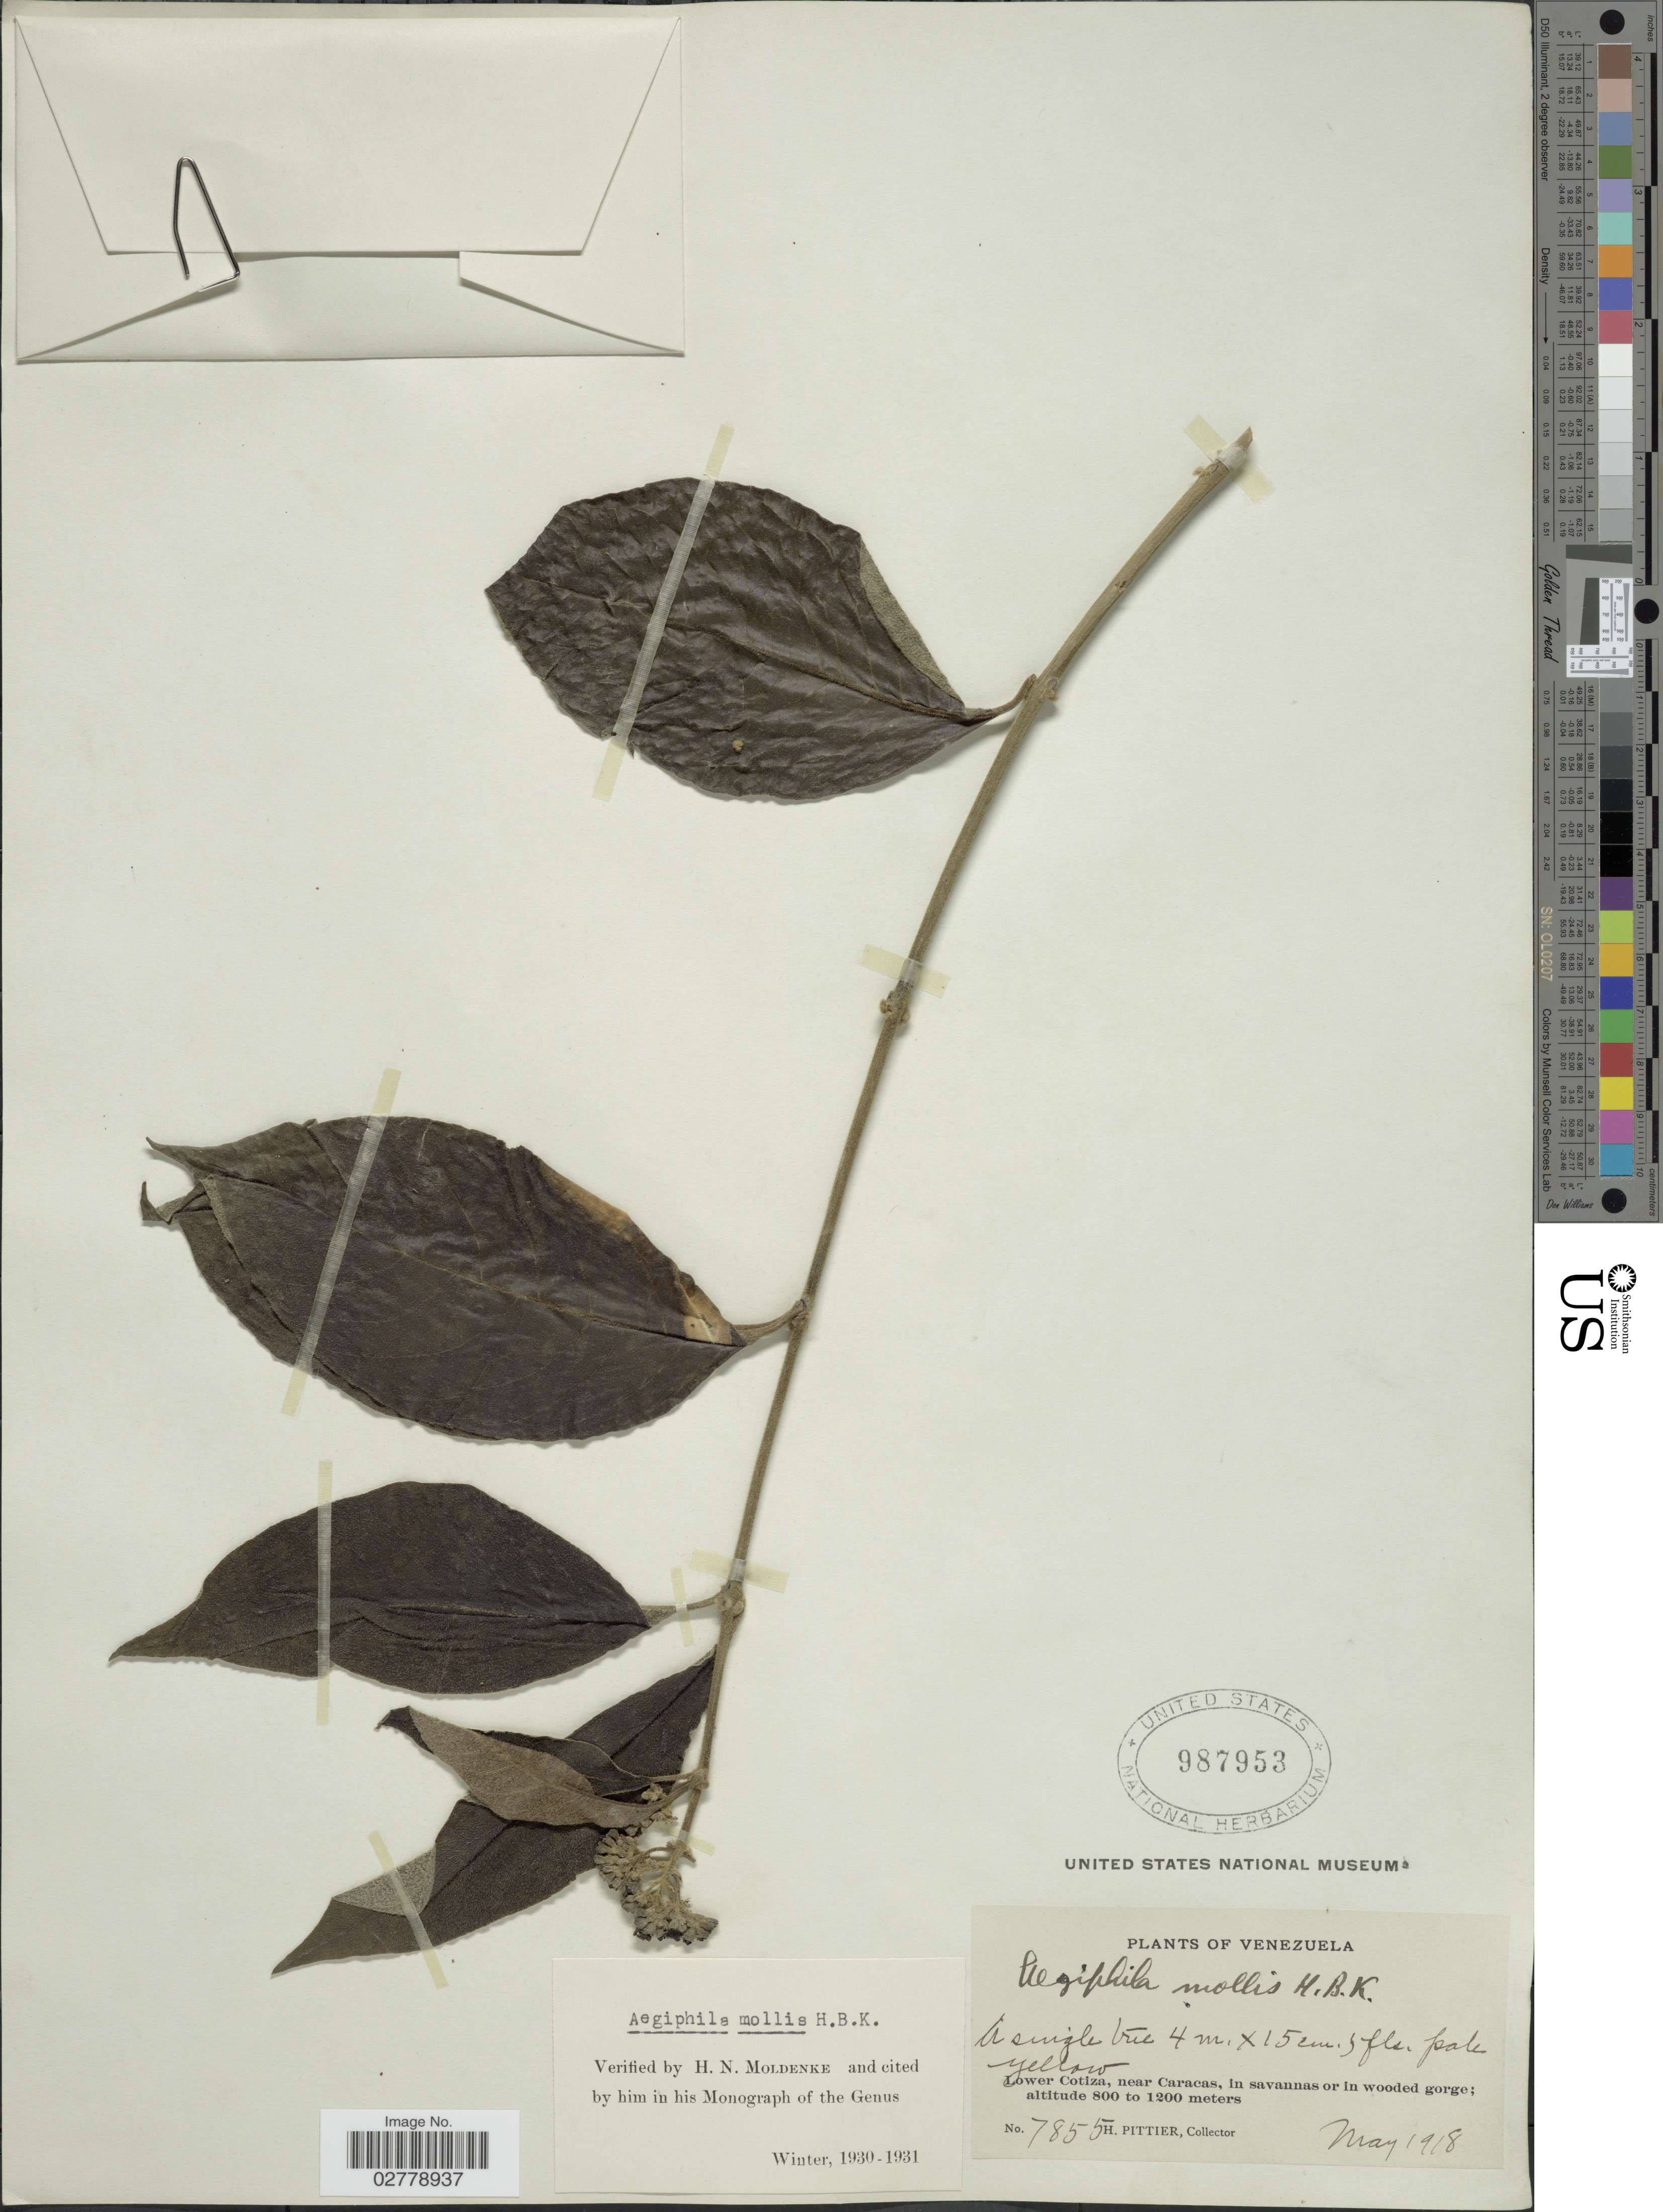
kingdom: Plantae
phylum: Tracheophyta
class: Magnoliopsida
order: Lamiales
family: Lamiaceae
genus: Aegiphila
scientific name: Aegiphila mollis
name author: Kunth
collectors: H. F. Pittier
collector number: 7855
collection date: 1918-05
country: Venezuela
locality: Lower Cotiza, near Caracas, in savannas or in wooded gorge.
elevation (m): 800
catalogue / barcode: US 987953